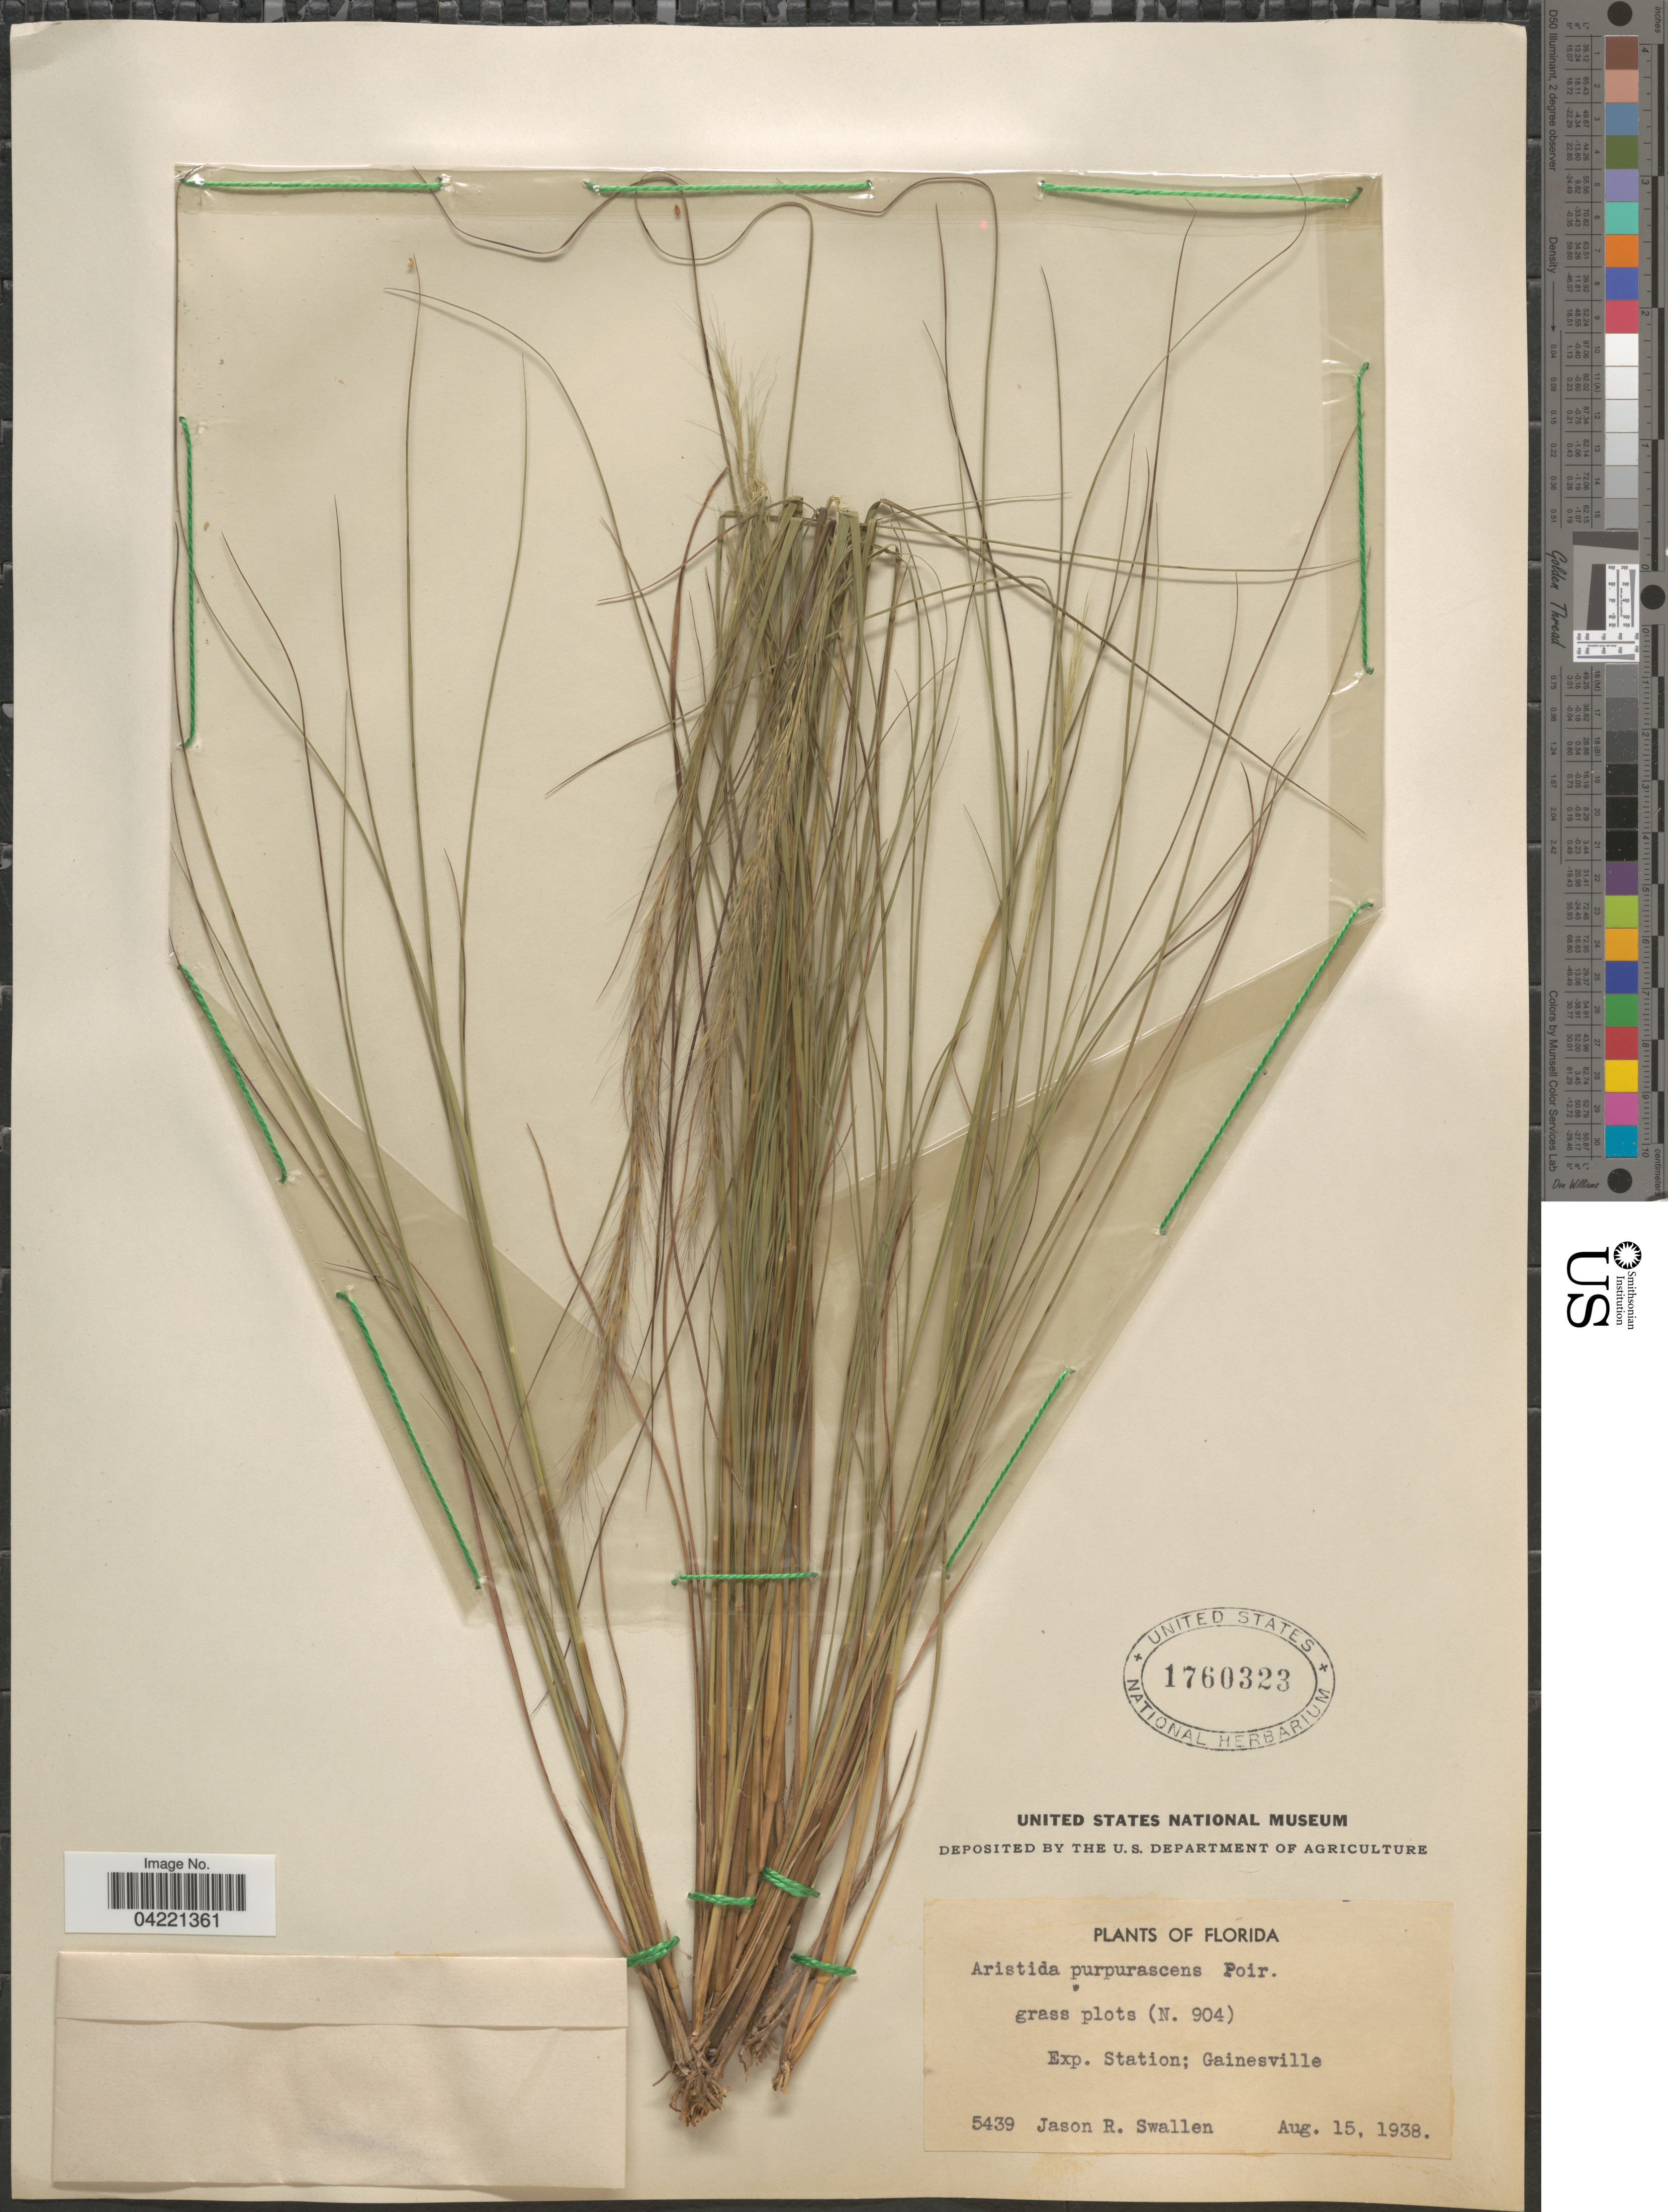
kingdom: Plantae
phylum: Tracheophyta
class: Liliopsida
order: Poales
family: Poaceae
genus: Aristida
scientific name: Aristida purpurascens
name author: Poir.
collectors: J. R. Swallen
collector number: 5439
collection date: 1938-08-15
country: United States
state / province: Florida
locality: Grass plots (N. 904) Exp. Station; Gainesville.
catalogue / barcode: US 1760323